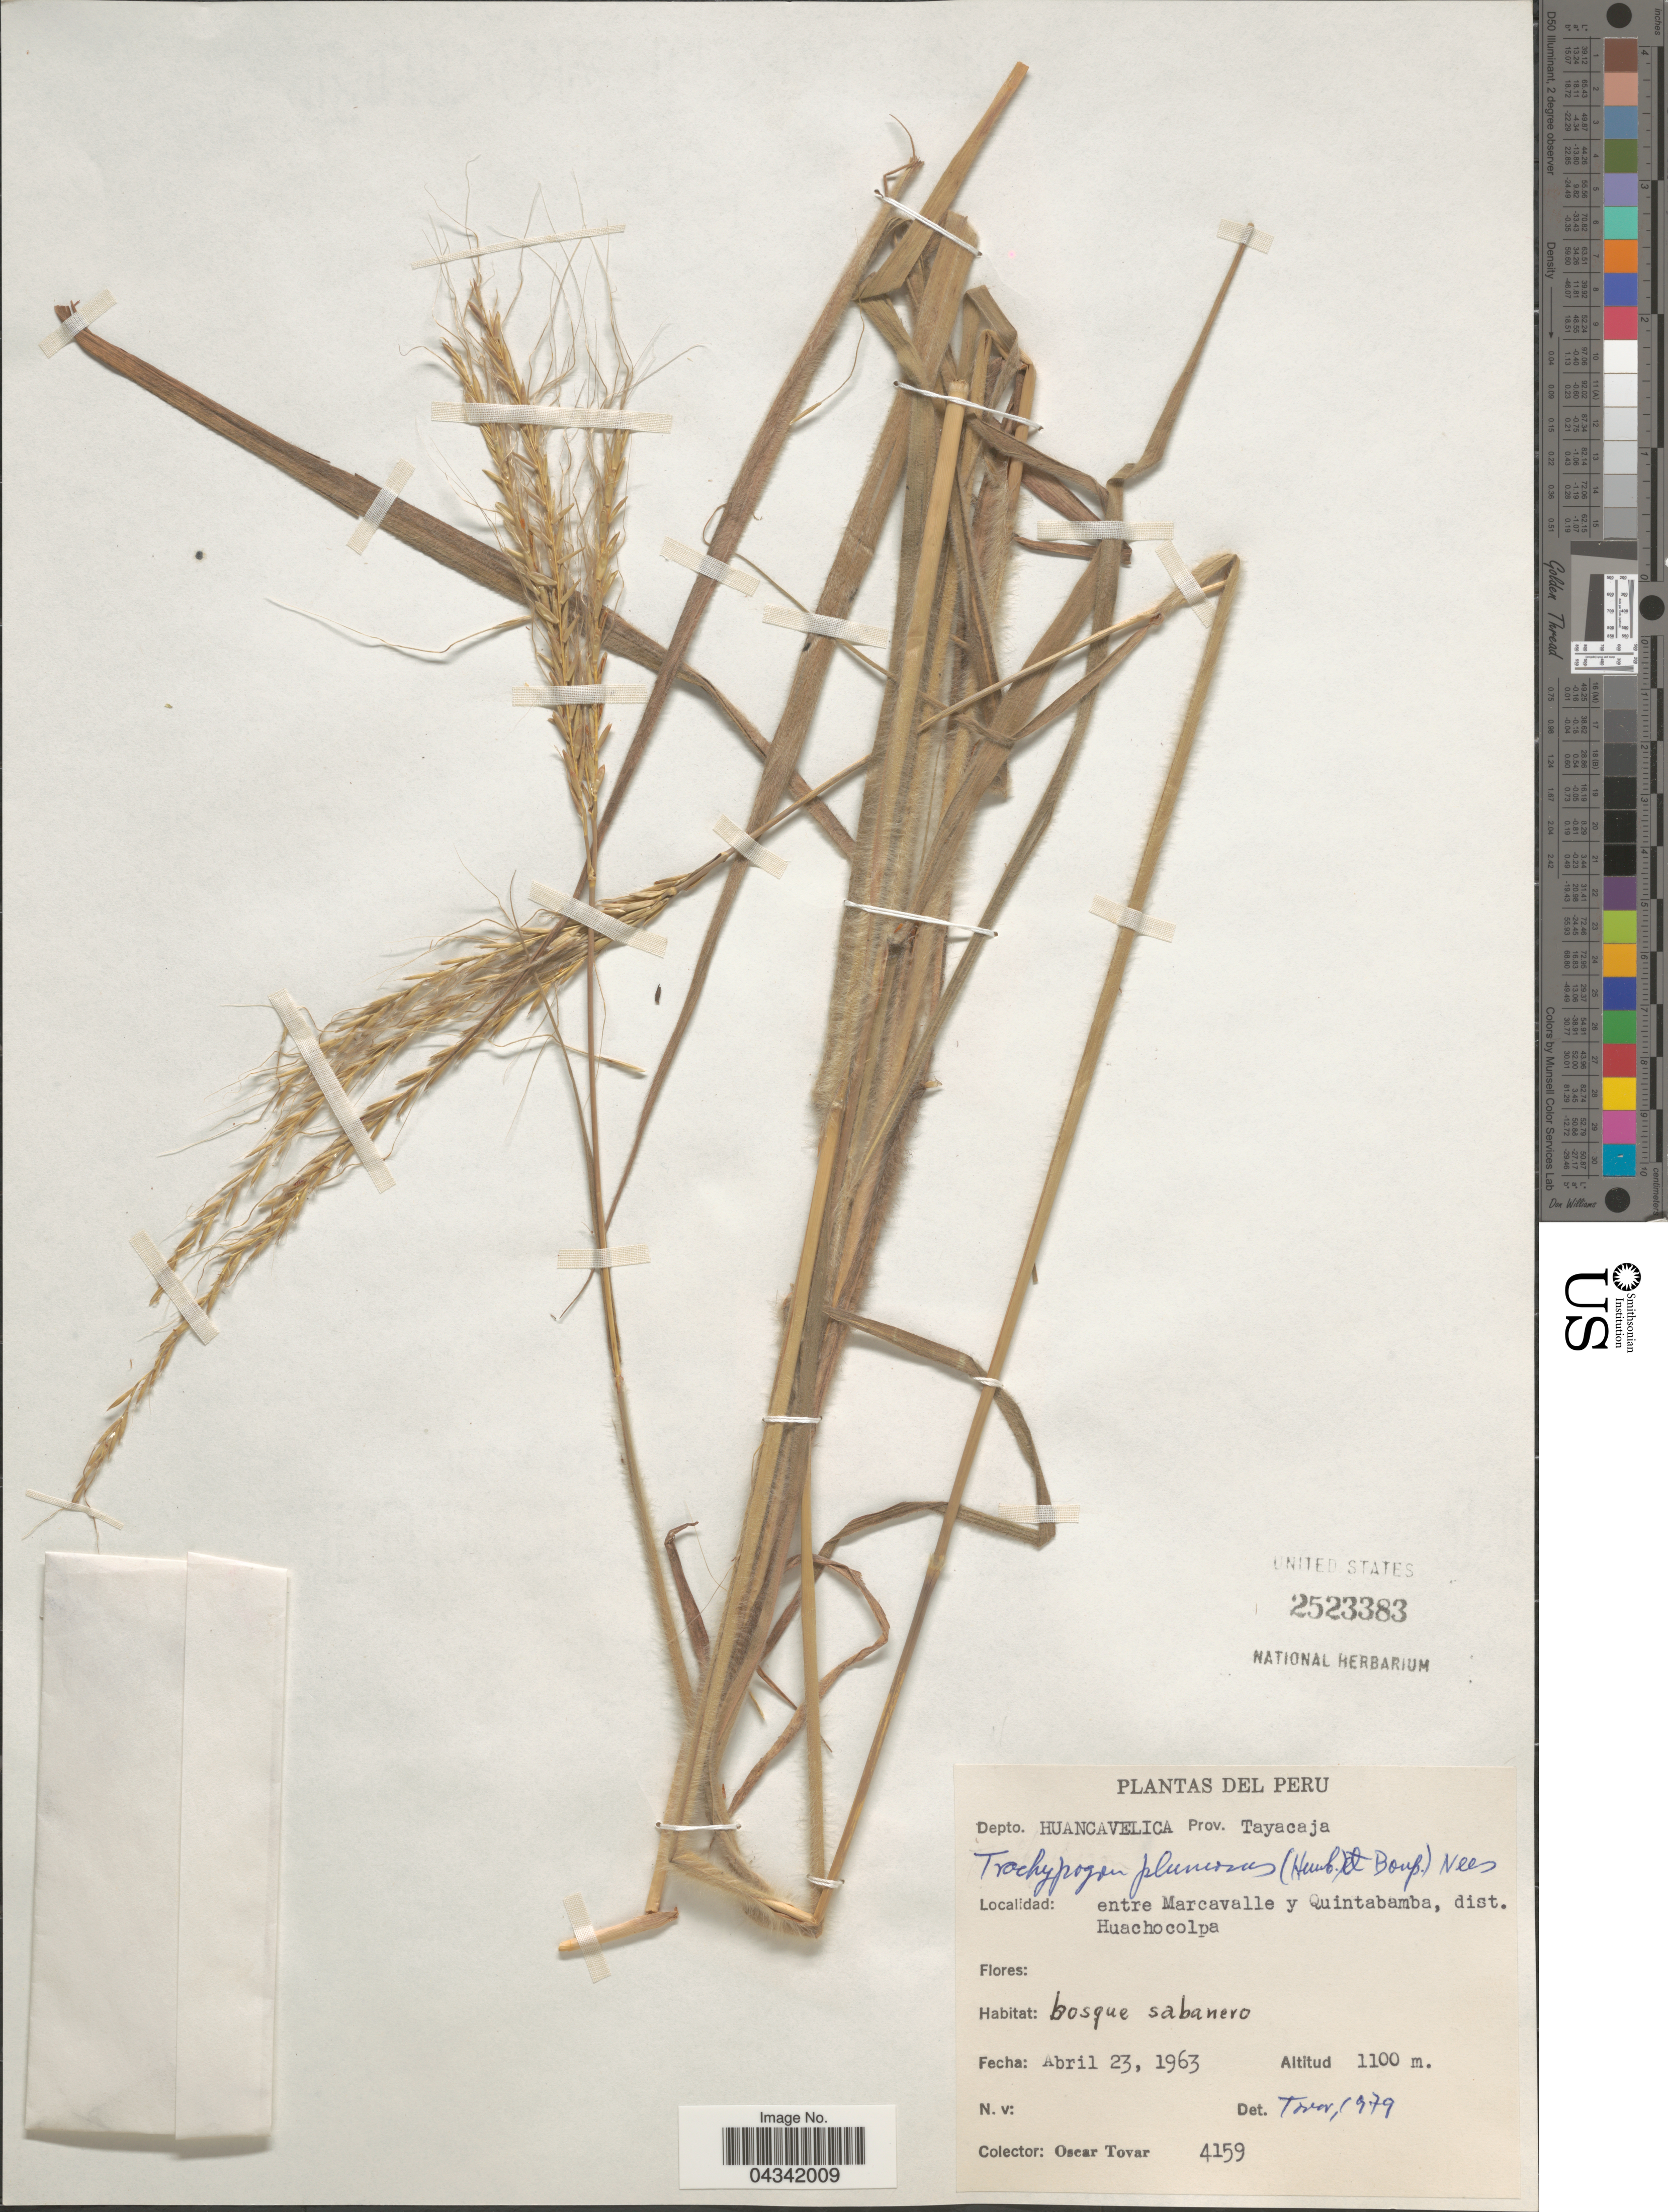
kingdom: Plantae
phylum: Tracheophyta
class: Liliopsida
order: Poales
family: Poaceae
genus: Trachypogon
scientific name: Trachypogon spicatus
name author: (L. f.) Kuntze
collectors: Ó. Tovar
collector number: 4159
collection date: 1963-04-23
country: Peru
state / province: Huancavelica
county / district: Tayacaja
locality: Depto. Huancavelica. Prov. Tayacaja. Entre Marcavalle y Quintabamba, dist. Huachocolpa.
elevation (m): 1100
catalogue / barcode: US 2523383